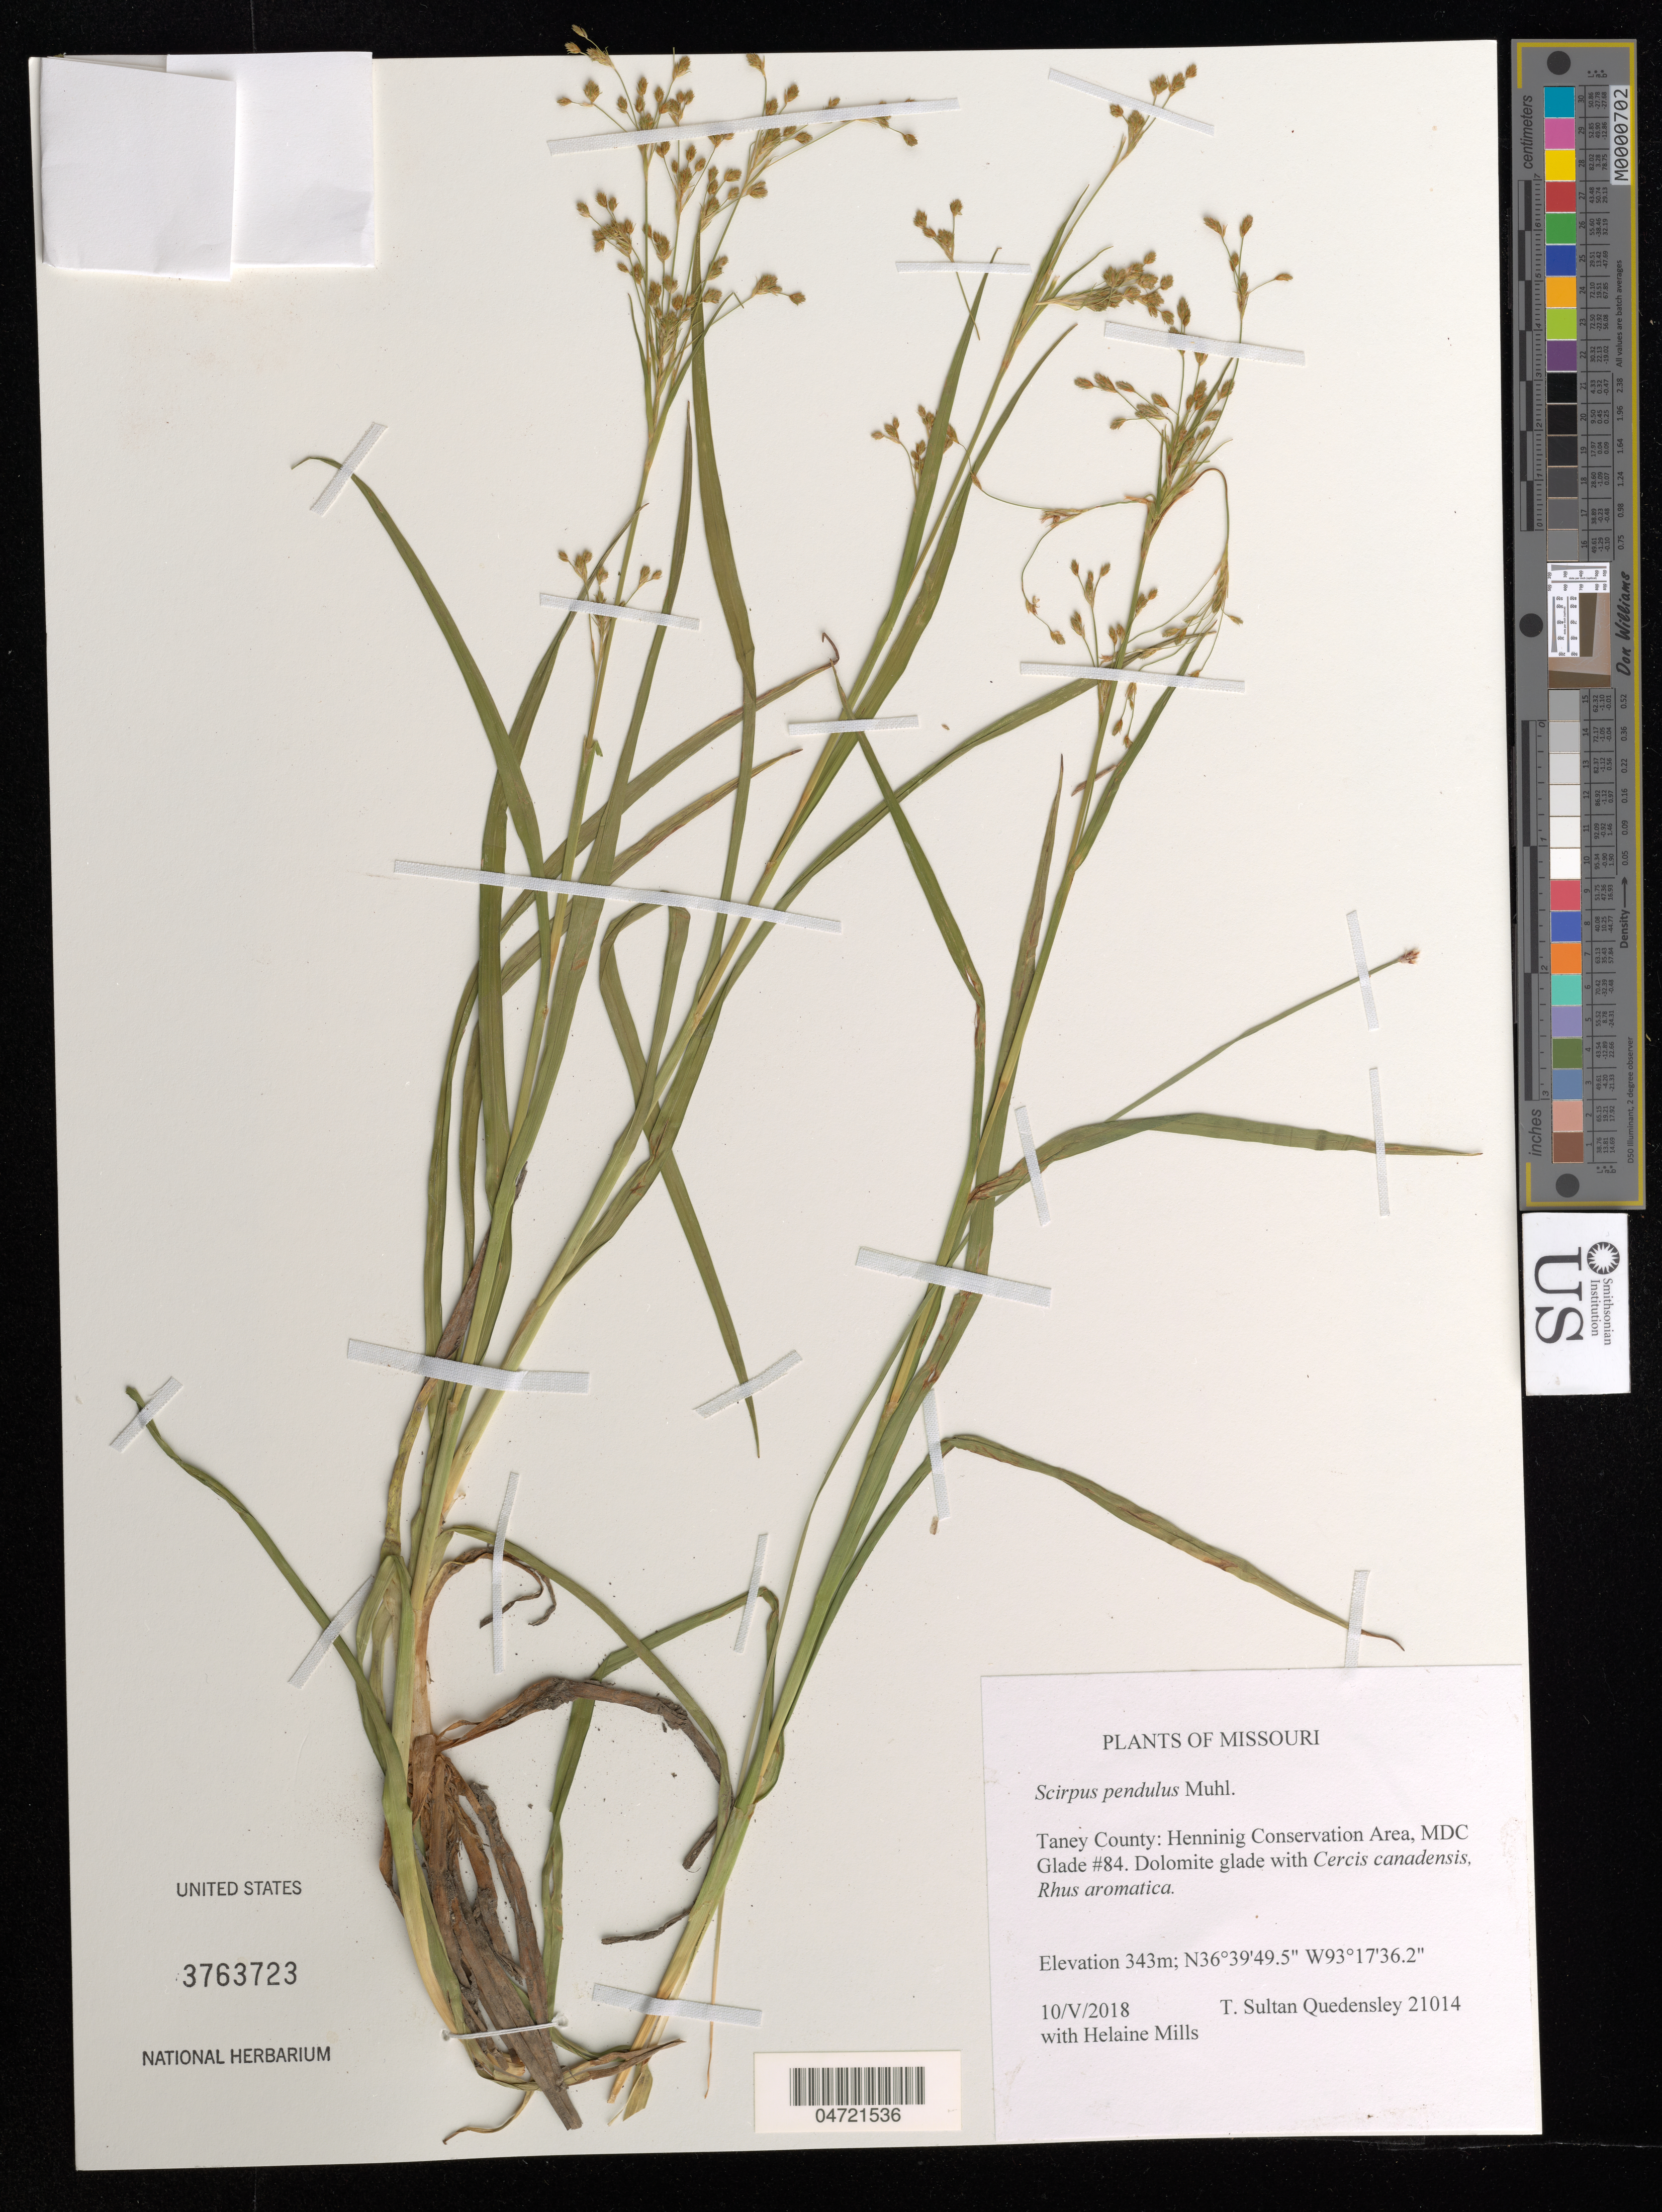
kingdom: Plantae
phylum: Tracheophyta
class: Liliopsida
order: Poales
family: Cyperaceae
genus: Scirpus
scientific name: Scirpus pendulus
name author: Muhl.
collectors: T. S. Quedensley & H. Mills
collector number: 21014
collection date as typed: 10 May 2018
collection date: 2018-05-10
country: United States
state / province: Missouri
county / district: Taney County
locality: Henninig Conservation Area, MDC Glade #84.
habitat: Dolomite glade.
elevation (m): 343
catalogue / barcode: US 3763723